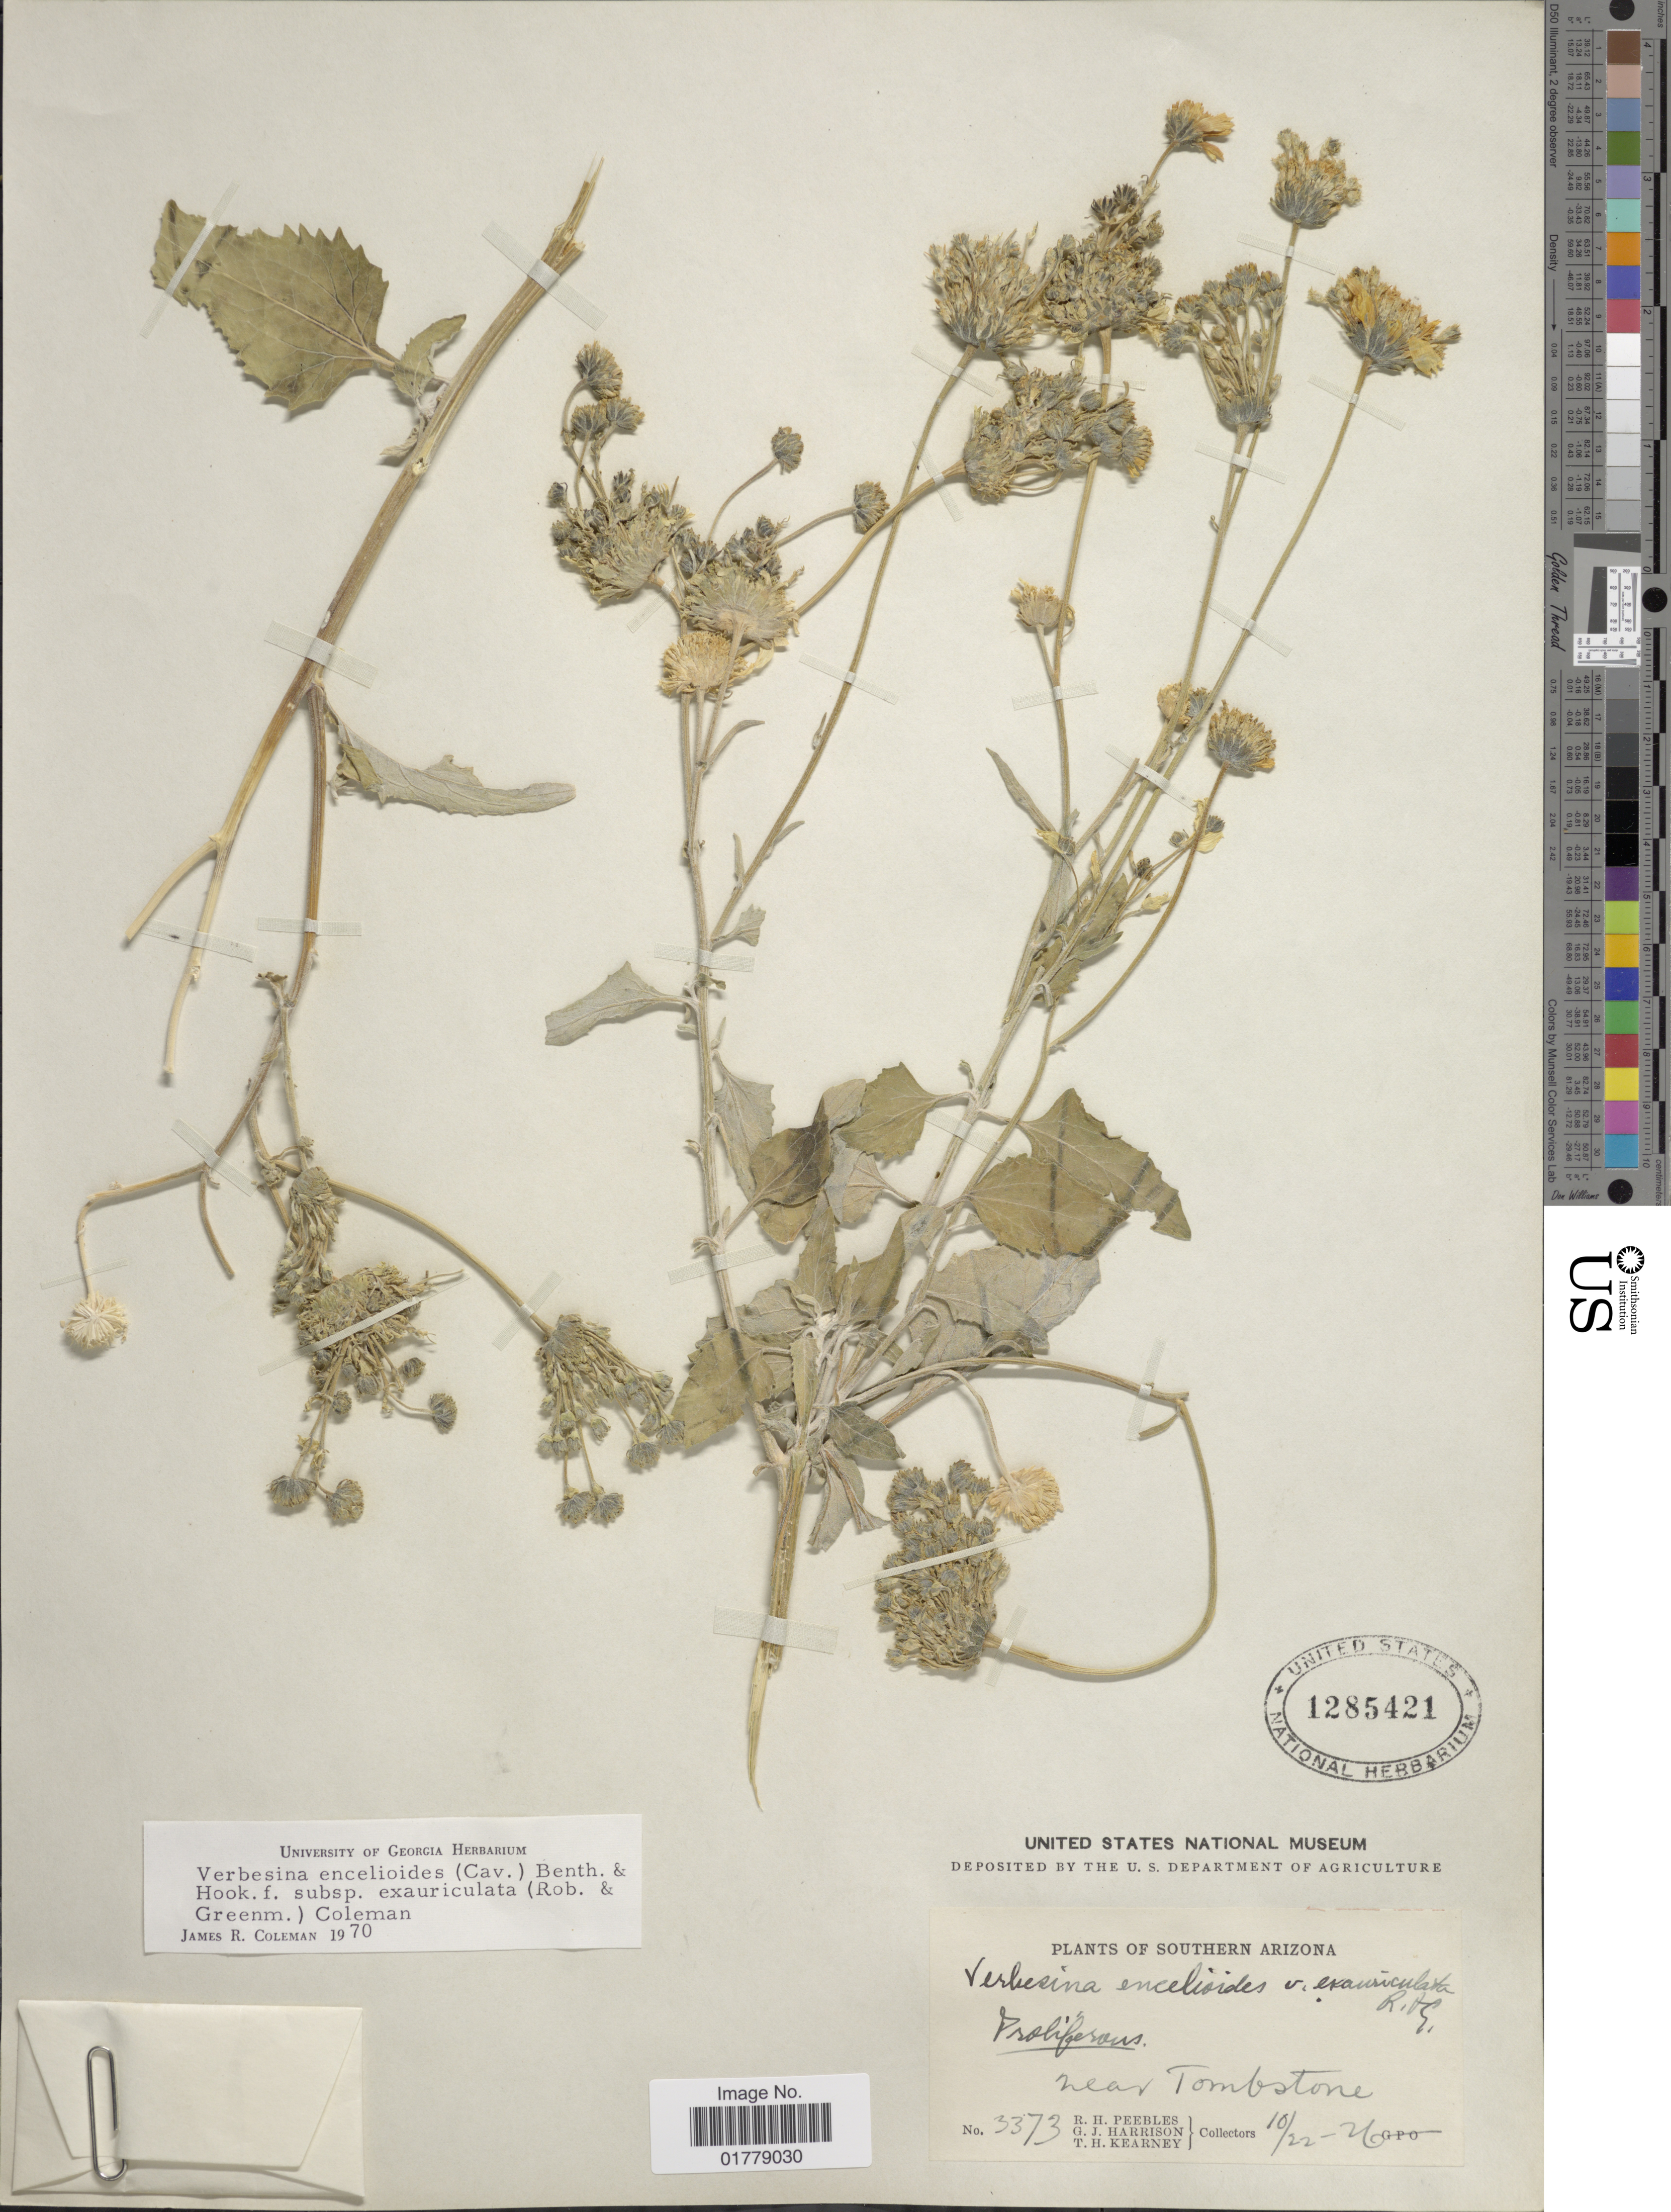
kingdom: Plantae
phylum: Tracheophyta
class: Magnoliopsida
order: Asterales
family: Asteraceae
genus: Verbesina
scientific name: Verbesina encelioides var. cana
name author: (B.L. Rob.) Greenm.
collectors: R. H. Peebles, G. J. Harrison & T. H. Kearney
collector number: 3373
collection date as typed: Transcribed d/m/y: 22/10/26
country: United States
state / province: Arizona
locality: Southern Arizona. Near Tombstone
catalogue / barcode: US 1285421